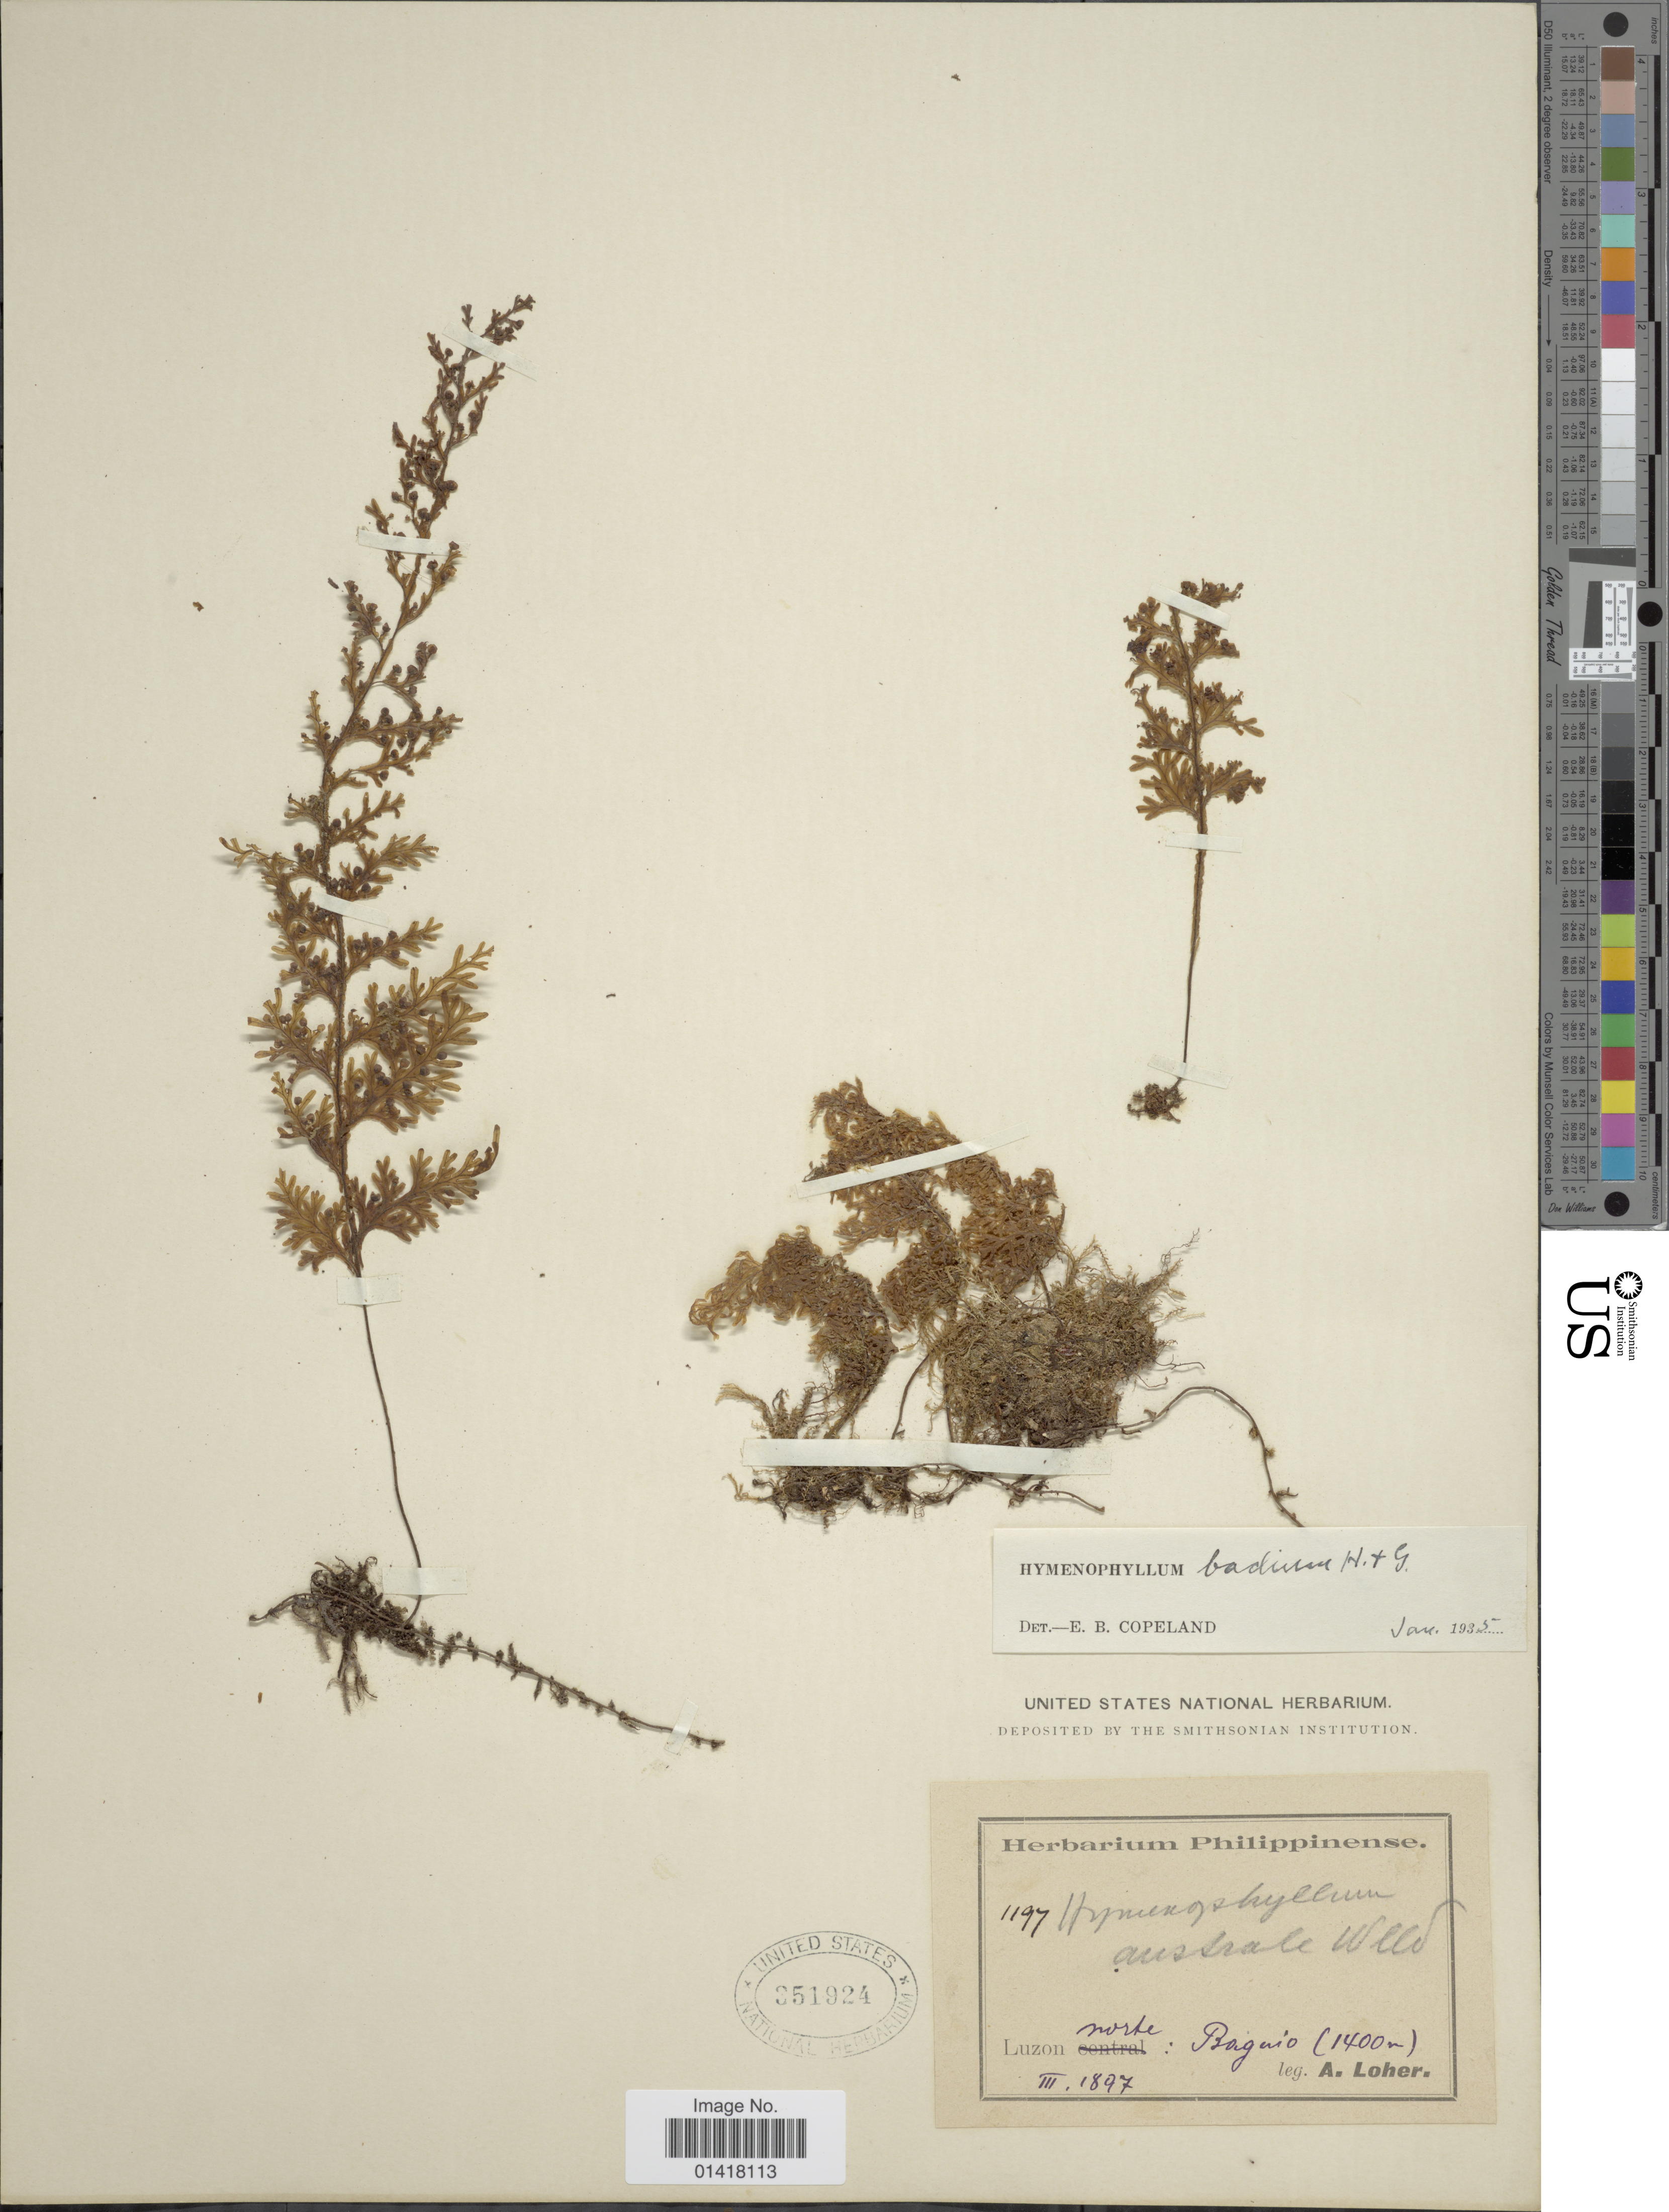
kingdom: Plantae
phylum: Tracheophyta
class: Polypodiopsida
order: Hymenophyllales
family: Hymenophyllaceae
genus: Hymenophyllum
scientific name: Hymenophyllum badium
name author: Hook. & Grev.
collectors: A. Loher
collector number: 1197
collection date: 1897-03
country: Philippines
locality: Luzon Norte: Baguio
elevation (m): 1400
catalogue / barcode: US 351924